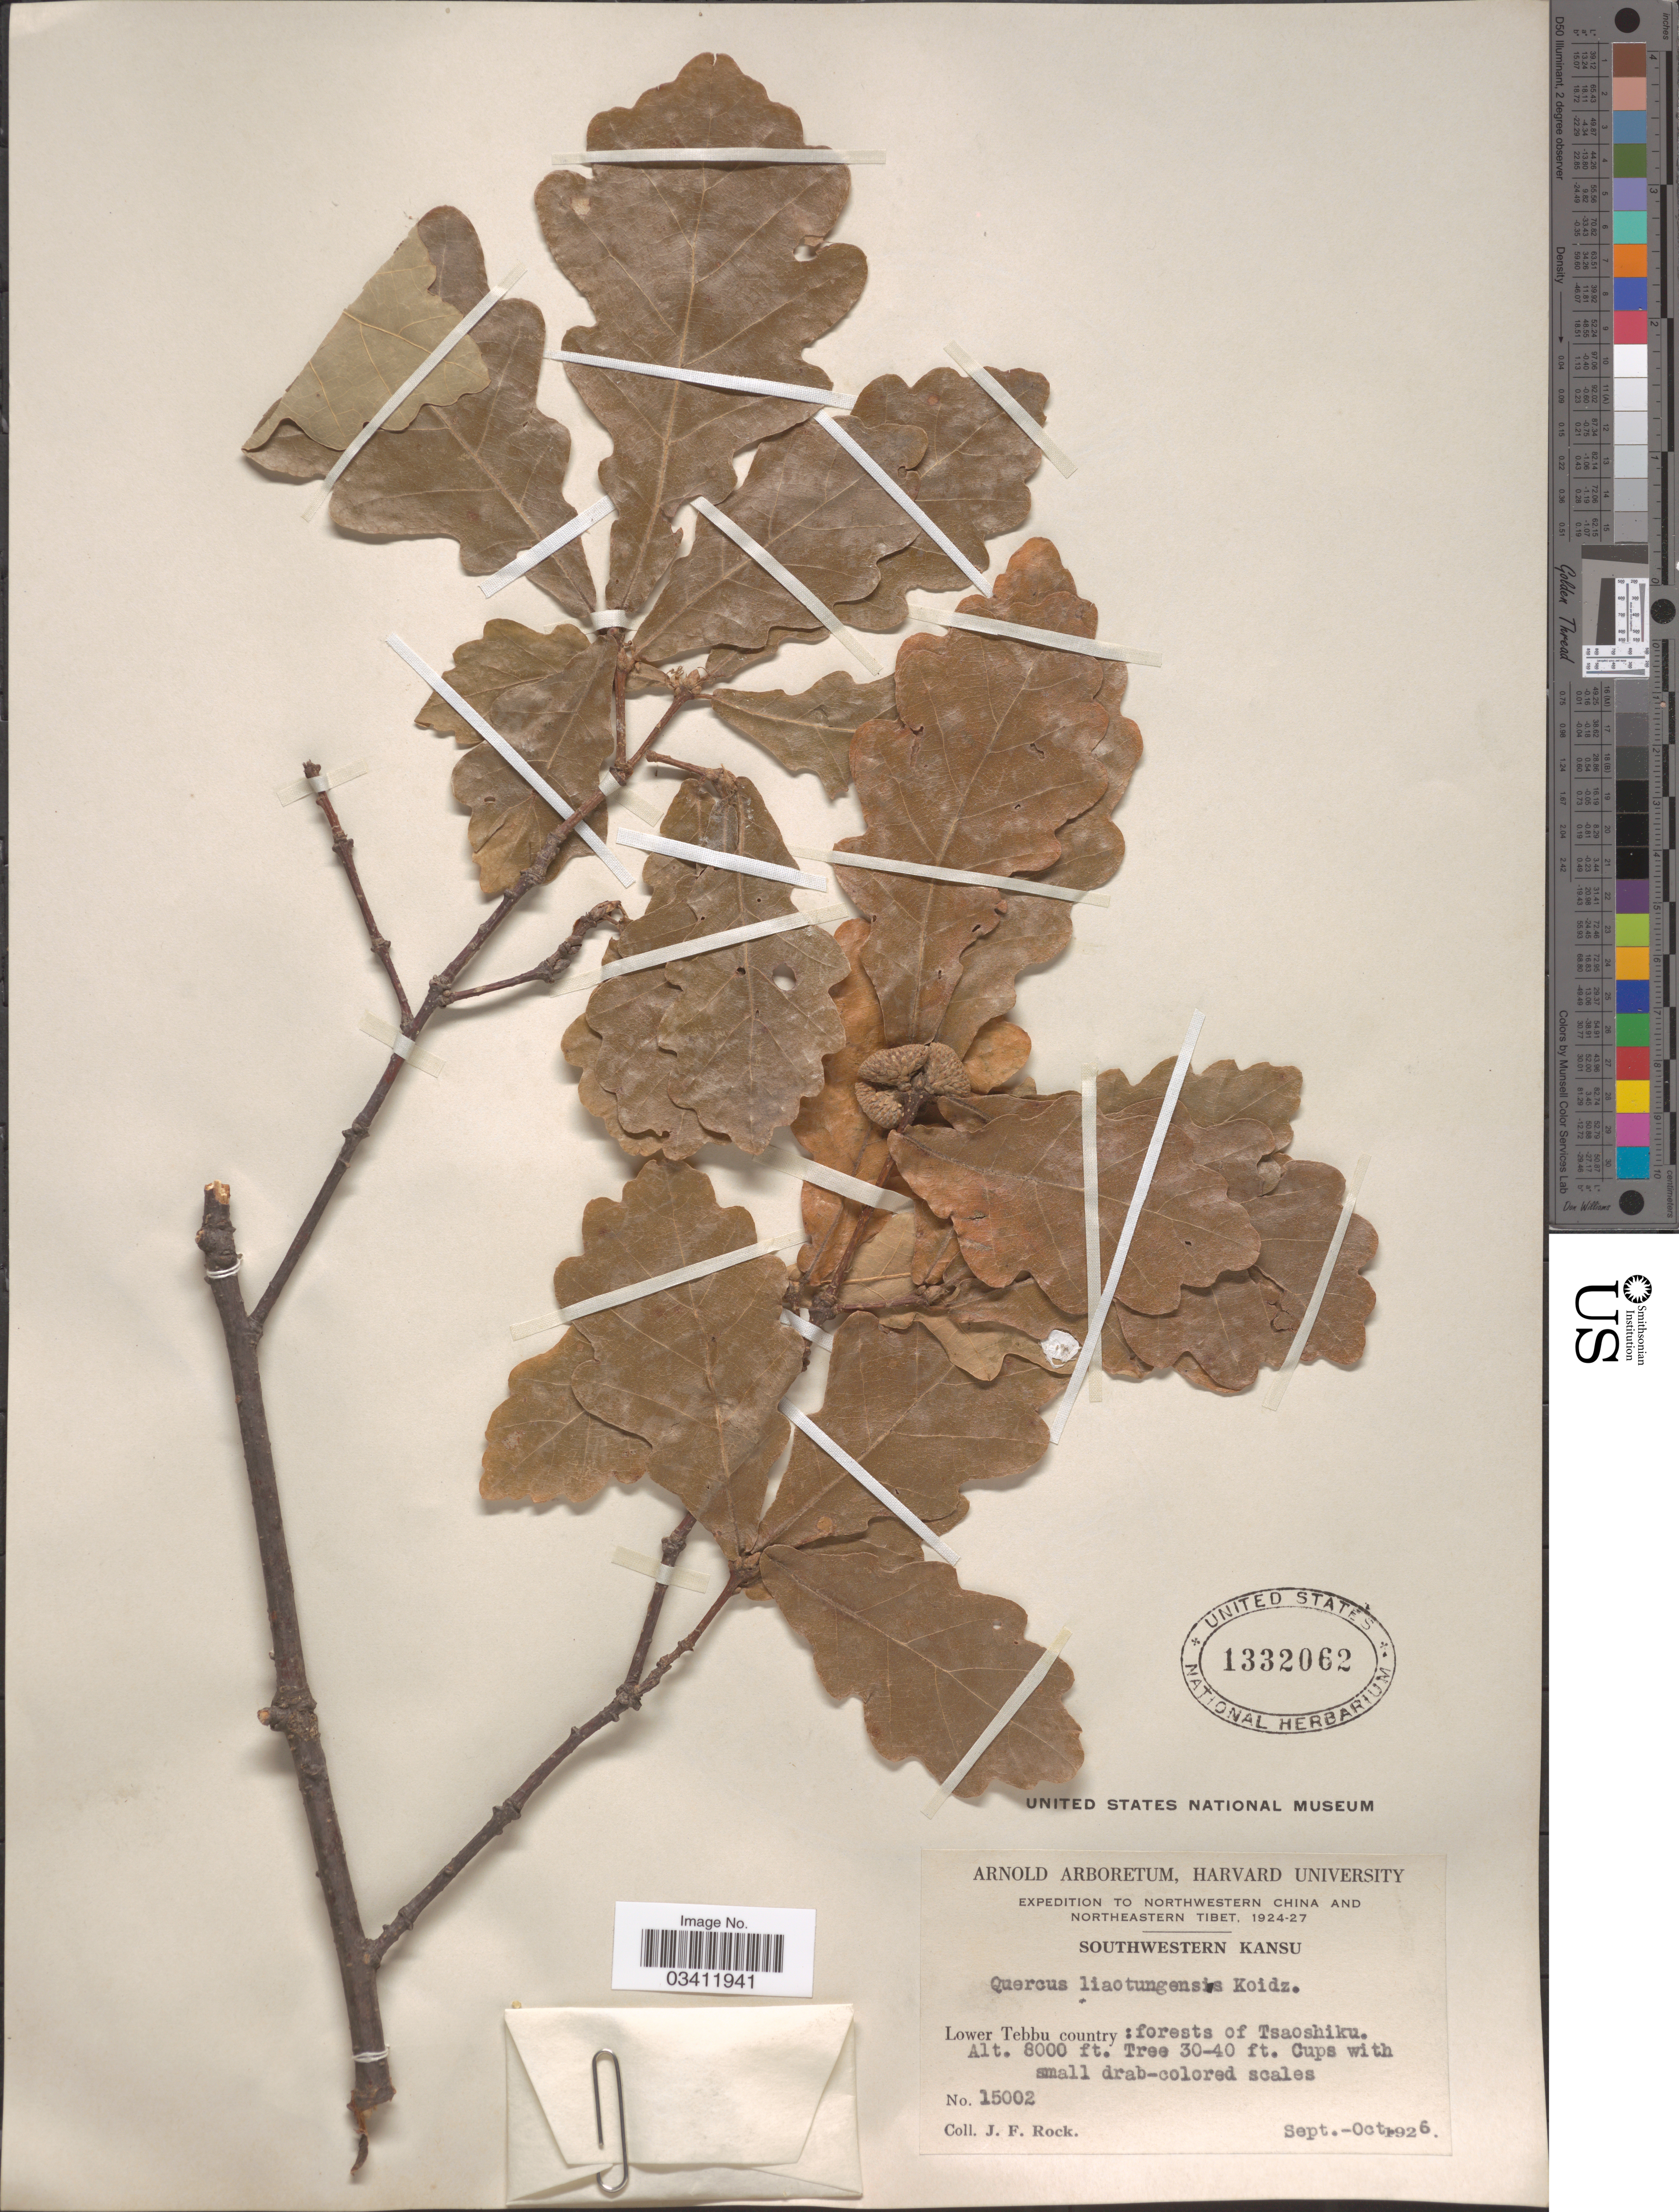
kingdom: Plantae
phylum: Tracheophyta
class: Magnoliopsida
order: Fagales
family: Fagaceae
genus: Quercus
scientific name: Quercus liaotungensis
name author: Koidz.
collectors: J. Rock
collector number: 15002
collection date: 1926-09/1926-10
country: China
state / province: Gansu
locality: Northwestern China. Southwestern Kansu. Lower Tebbu country: forests of Tsaoshiku.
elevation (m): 2438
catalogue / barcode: US 1332062